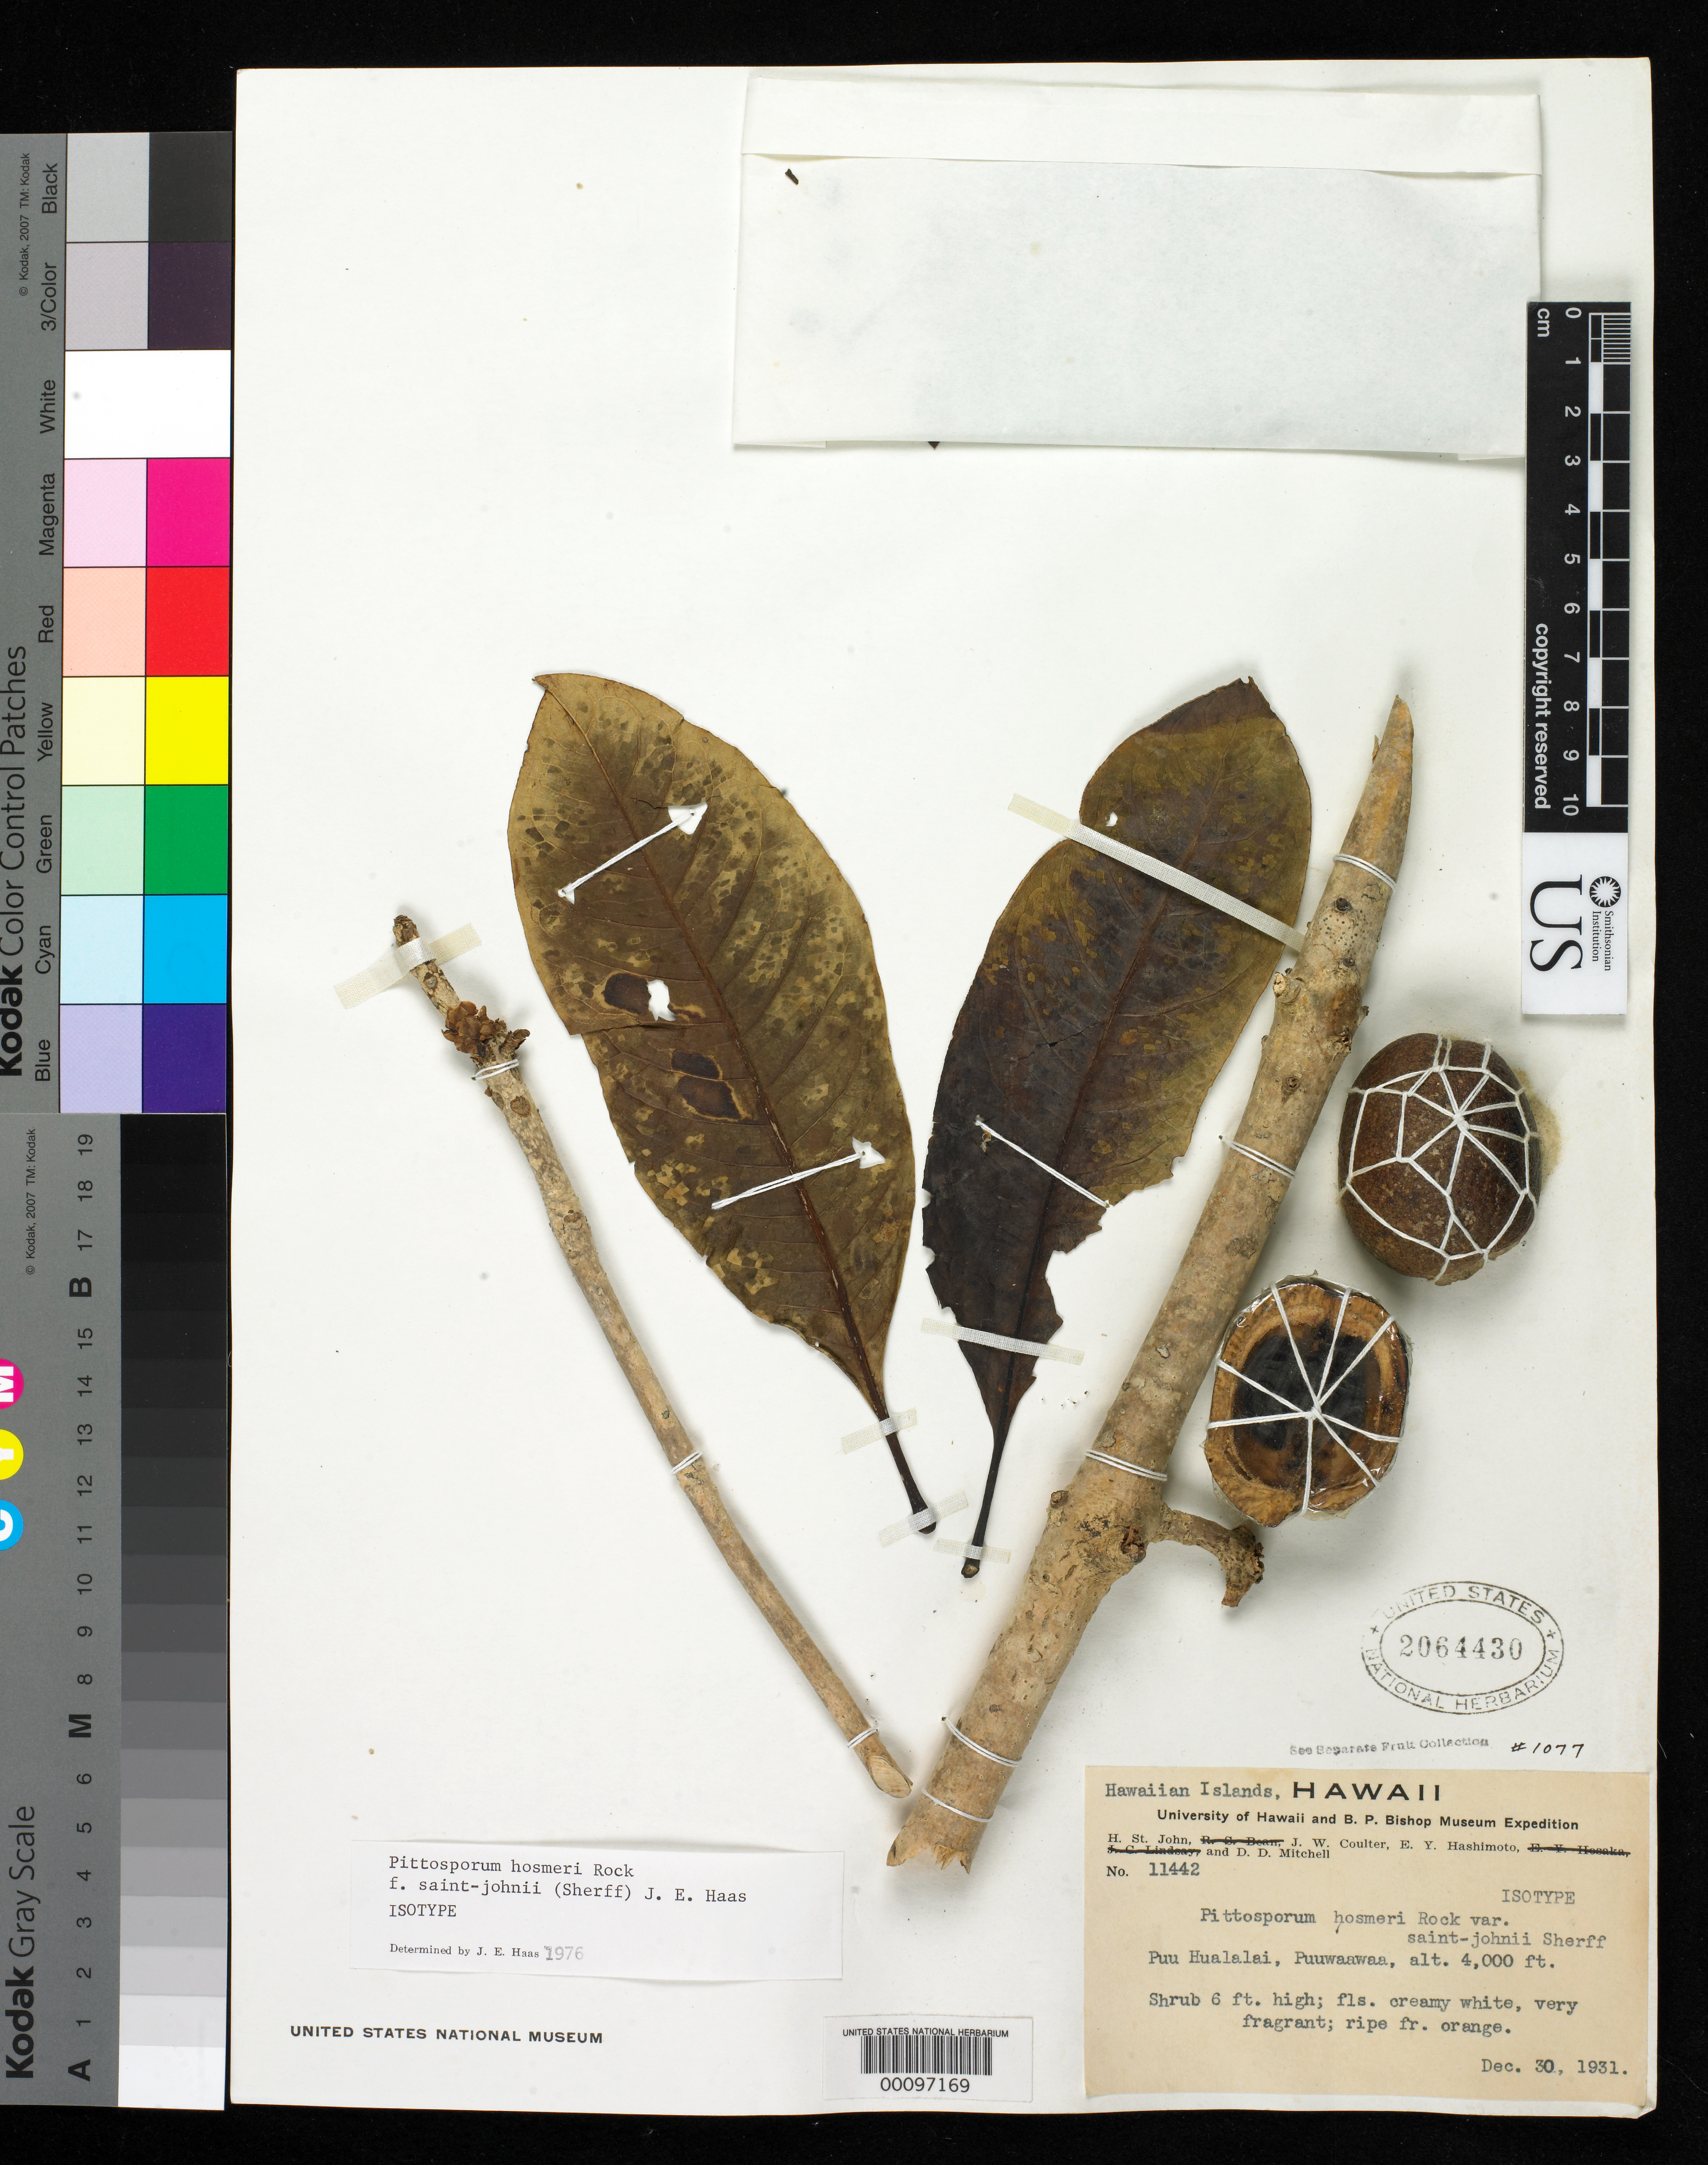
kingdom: Plantae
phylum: Tracheophyta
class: Magnoliopsida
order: Apiales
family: Pittosporaceae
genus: Pittosporum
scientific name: Pittosporum hosmeri var. saint-johnii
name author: Sherff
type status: Isotype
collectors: H. St. John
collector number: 11442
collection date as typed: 30 Dec 1931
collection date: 1931-12-30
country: United States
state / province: Hawaii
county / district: Hawaii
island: Hawaii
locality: Puu Hualalai, Puuwaawaa.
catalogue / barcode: US 2064430